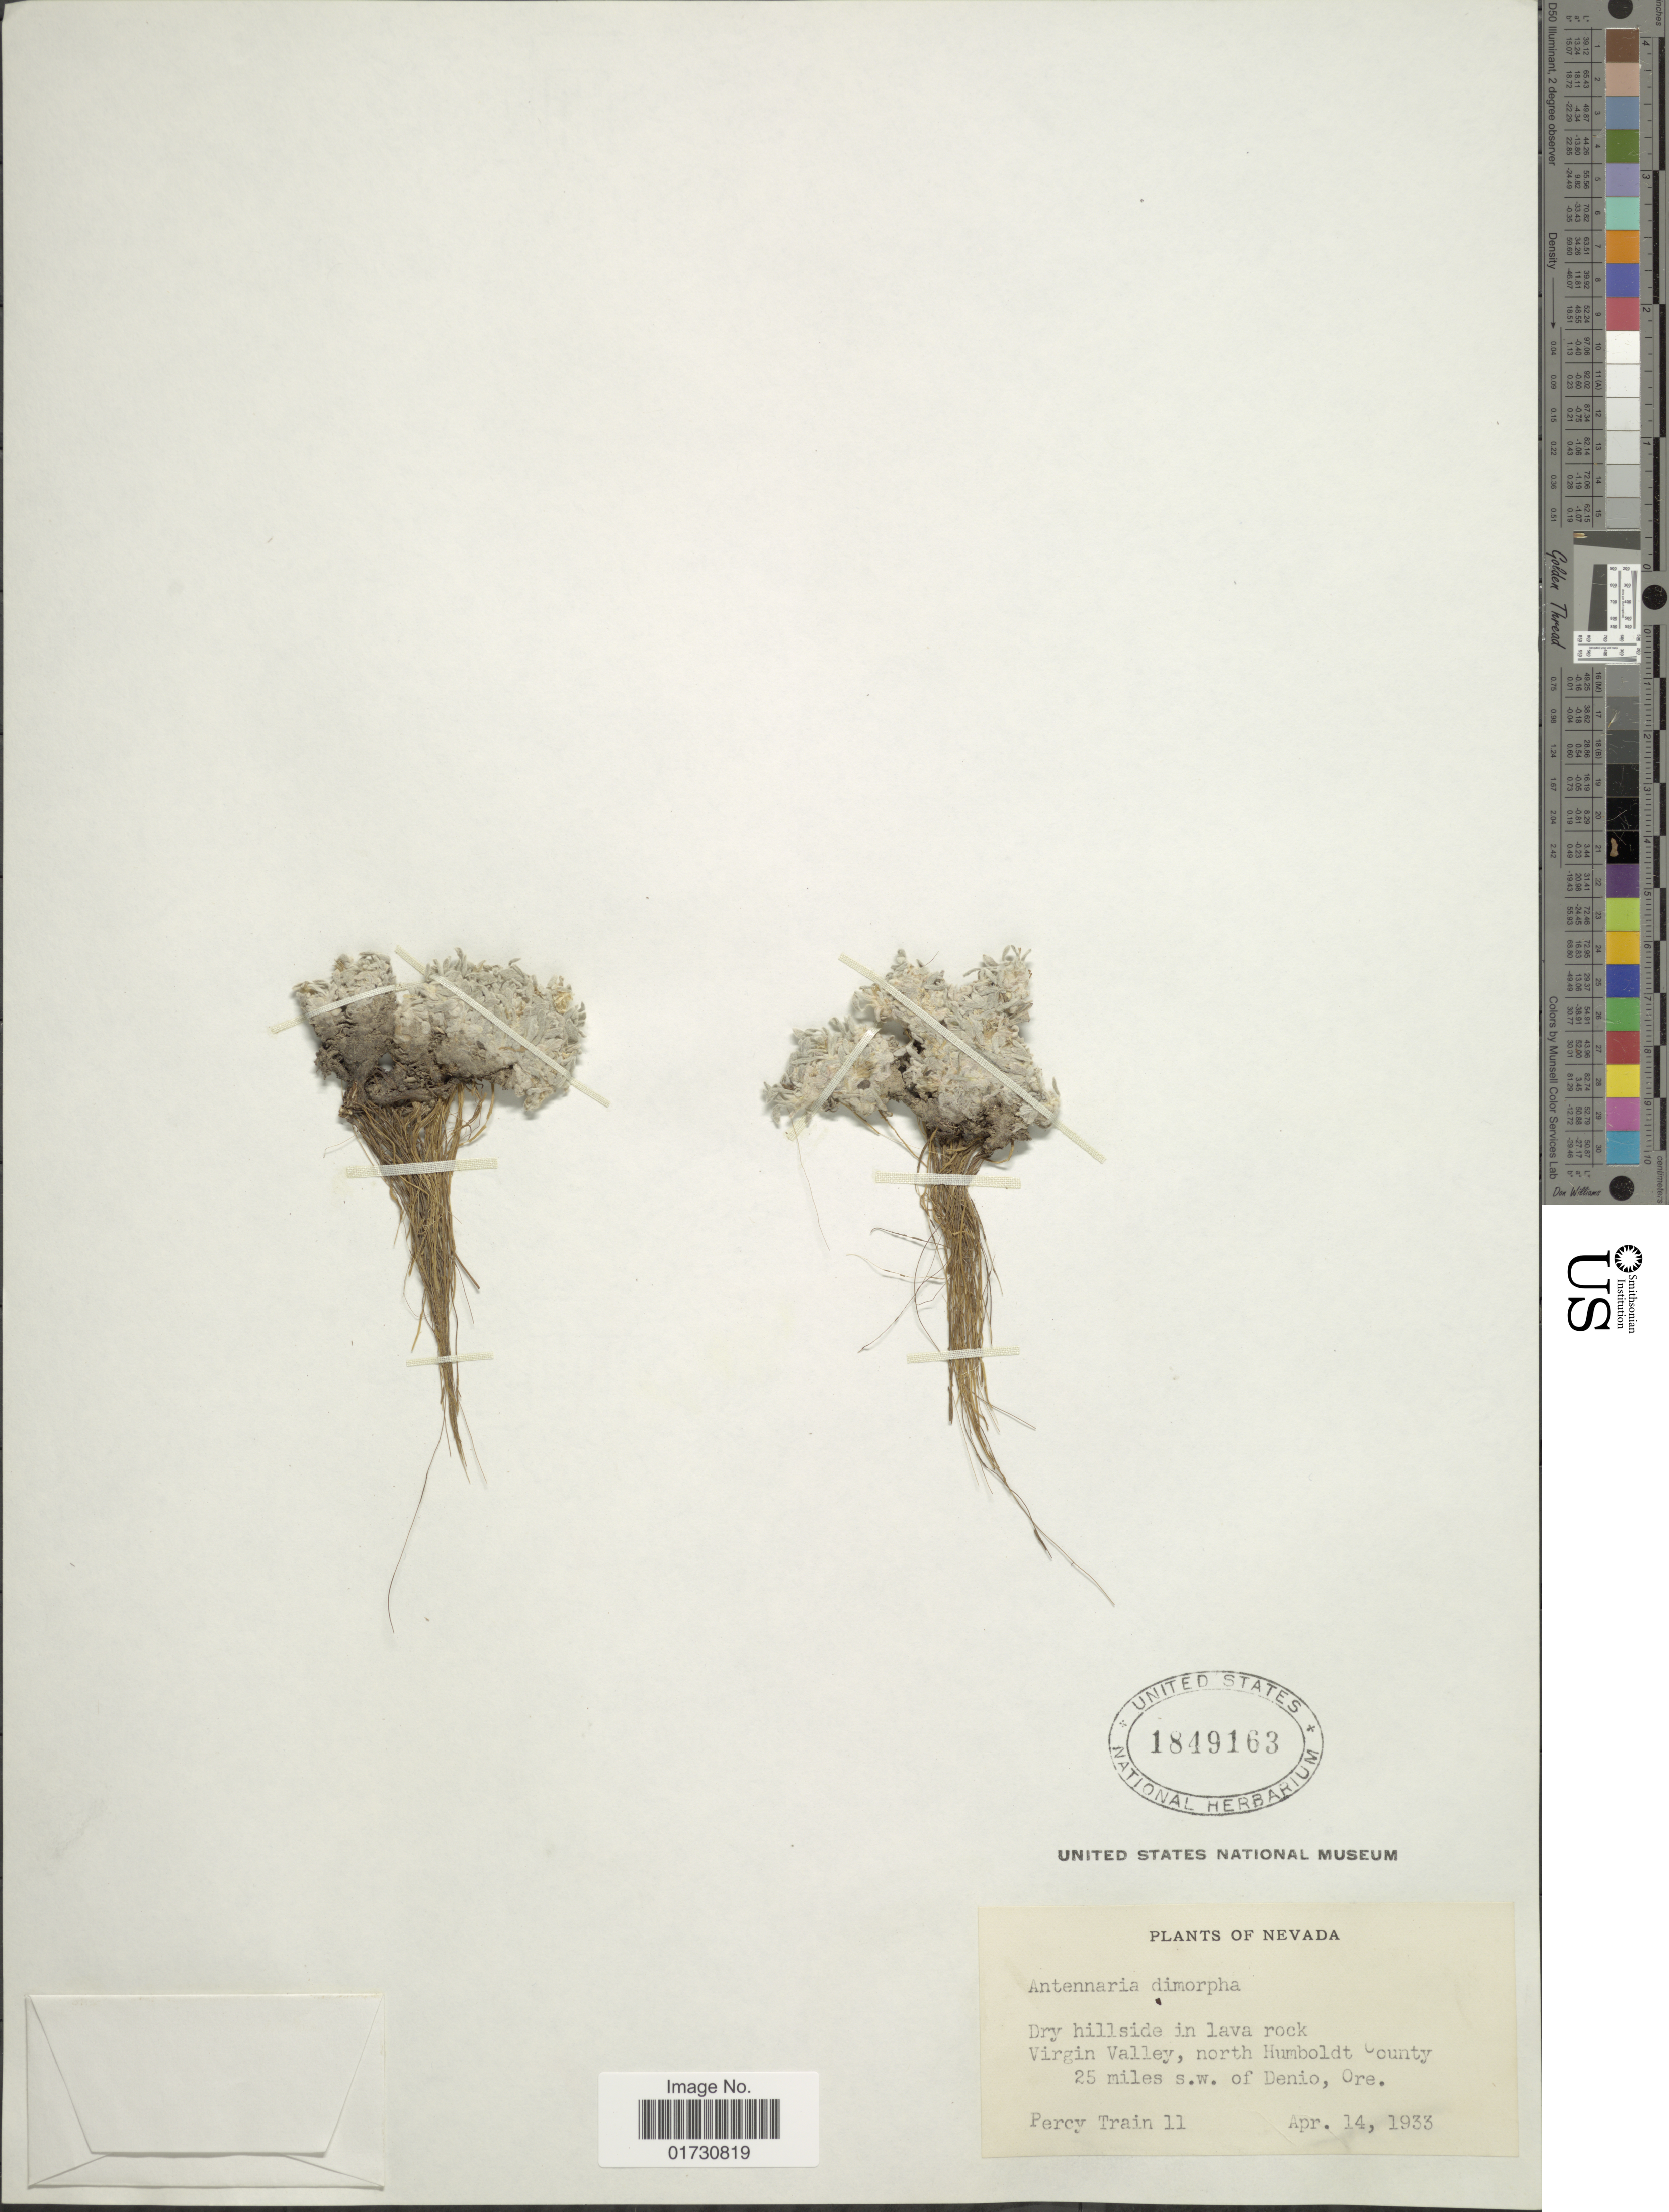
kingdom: Plantae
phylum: Tracheophyta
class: Magnoliopsida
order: Asterales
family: Asteraceae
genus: Antennaria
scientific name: Antennaria dimorpha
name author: (Nutt.) Torr. & A. Gray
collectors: P. Train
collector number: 11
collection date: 1933-04-14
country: United States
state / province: Nevada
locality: Virgin Valley, north Humboldt County, 25 miles s.w. of Denio, Ore.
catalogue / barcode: US 1849163